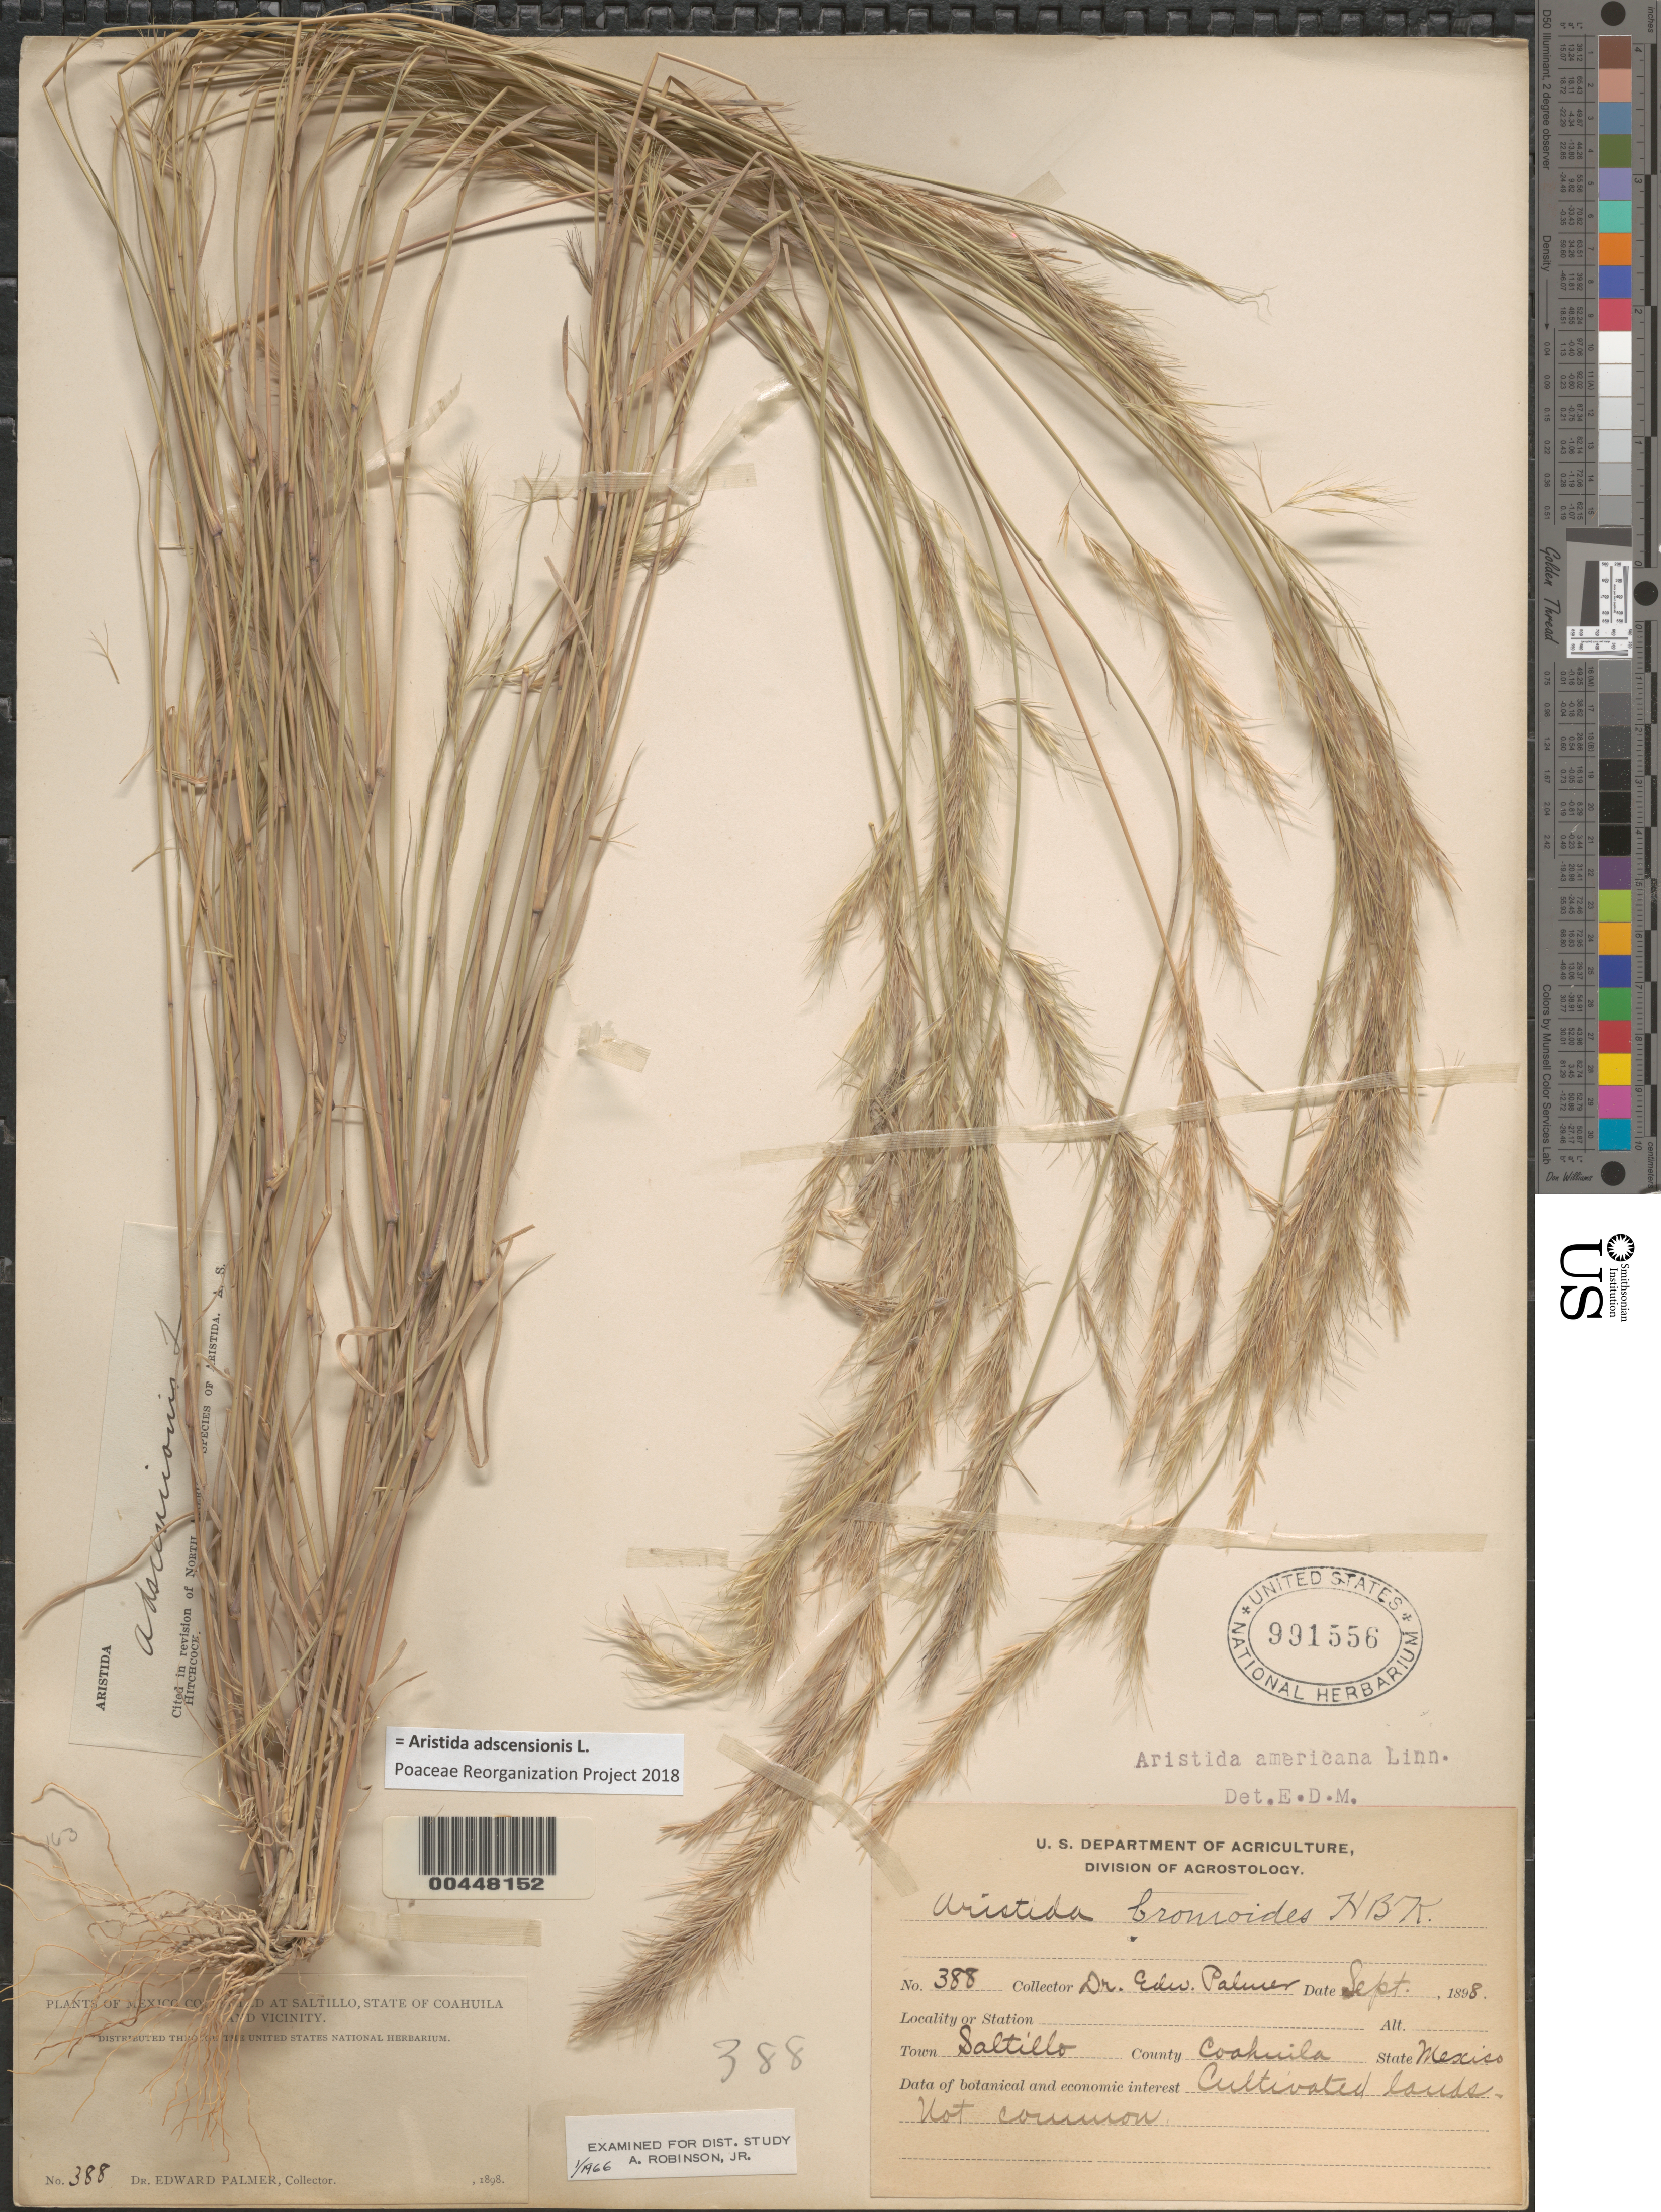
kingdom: Plantae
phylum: Tracheophyta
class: Liliopsida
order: Poales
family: Poaceae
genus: Aristida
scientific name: Aristida adscensionis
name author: L.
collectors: E. Palmer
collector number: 388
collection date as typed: Sep 1898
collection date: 1898-09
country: Mexico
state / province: Coahuila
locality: Saltillo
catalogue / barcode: US 991556